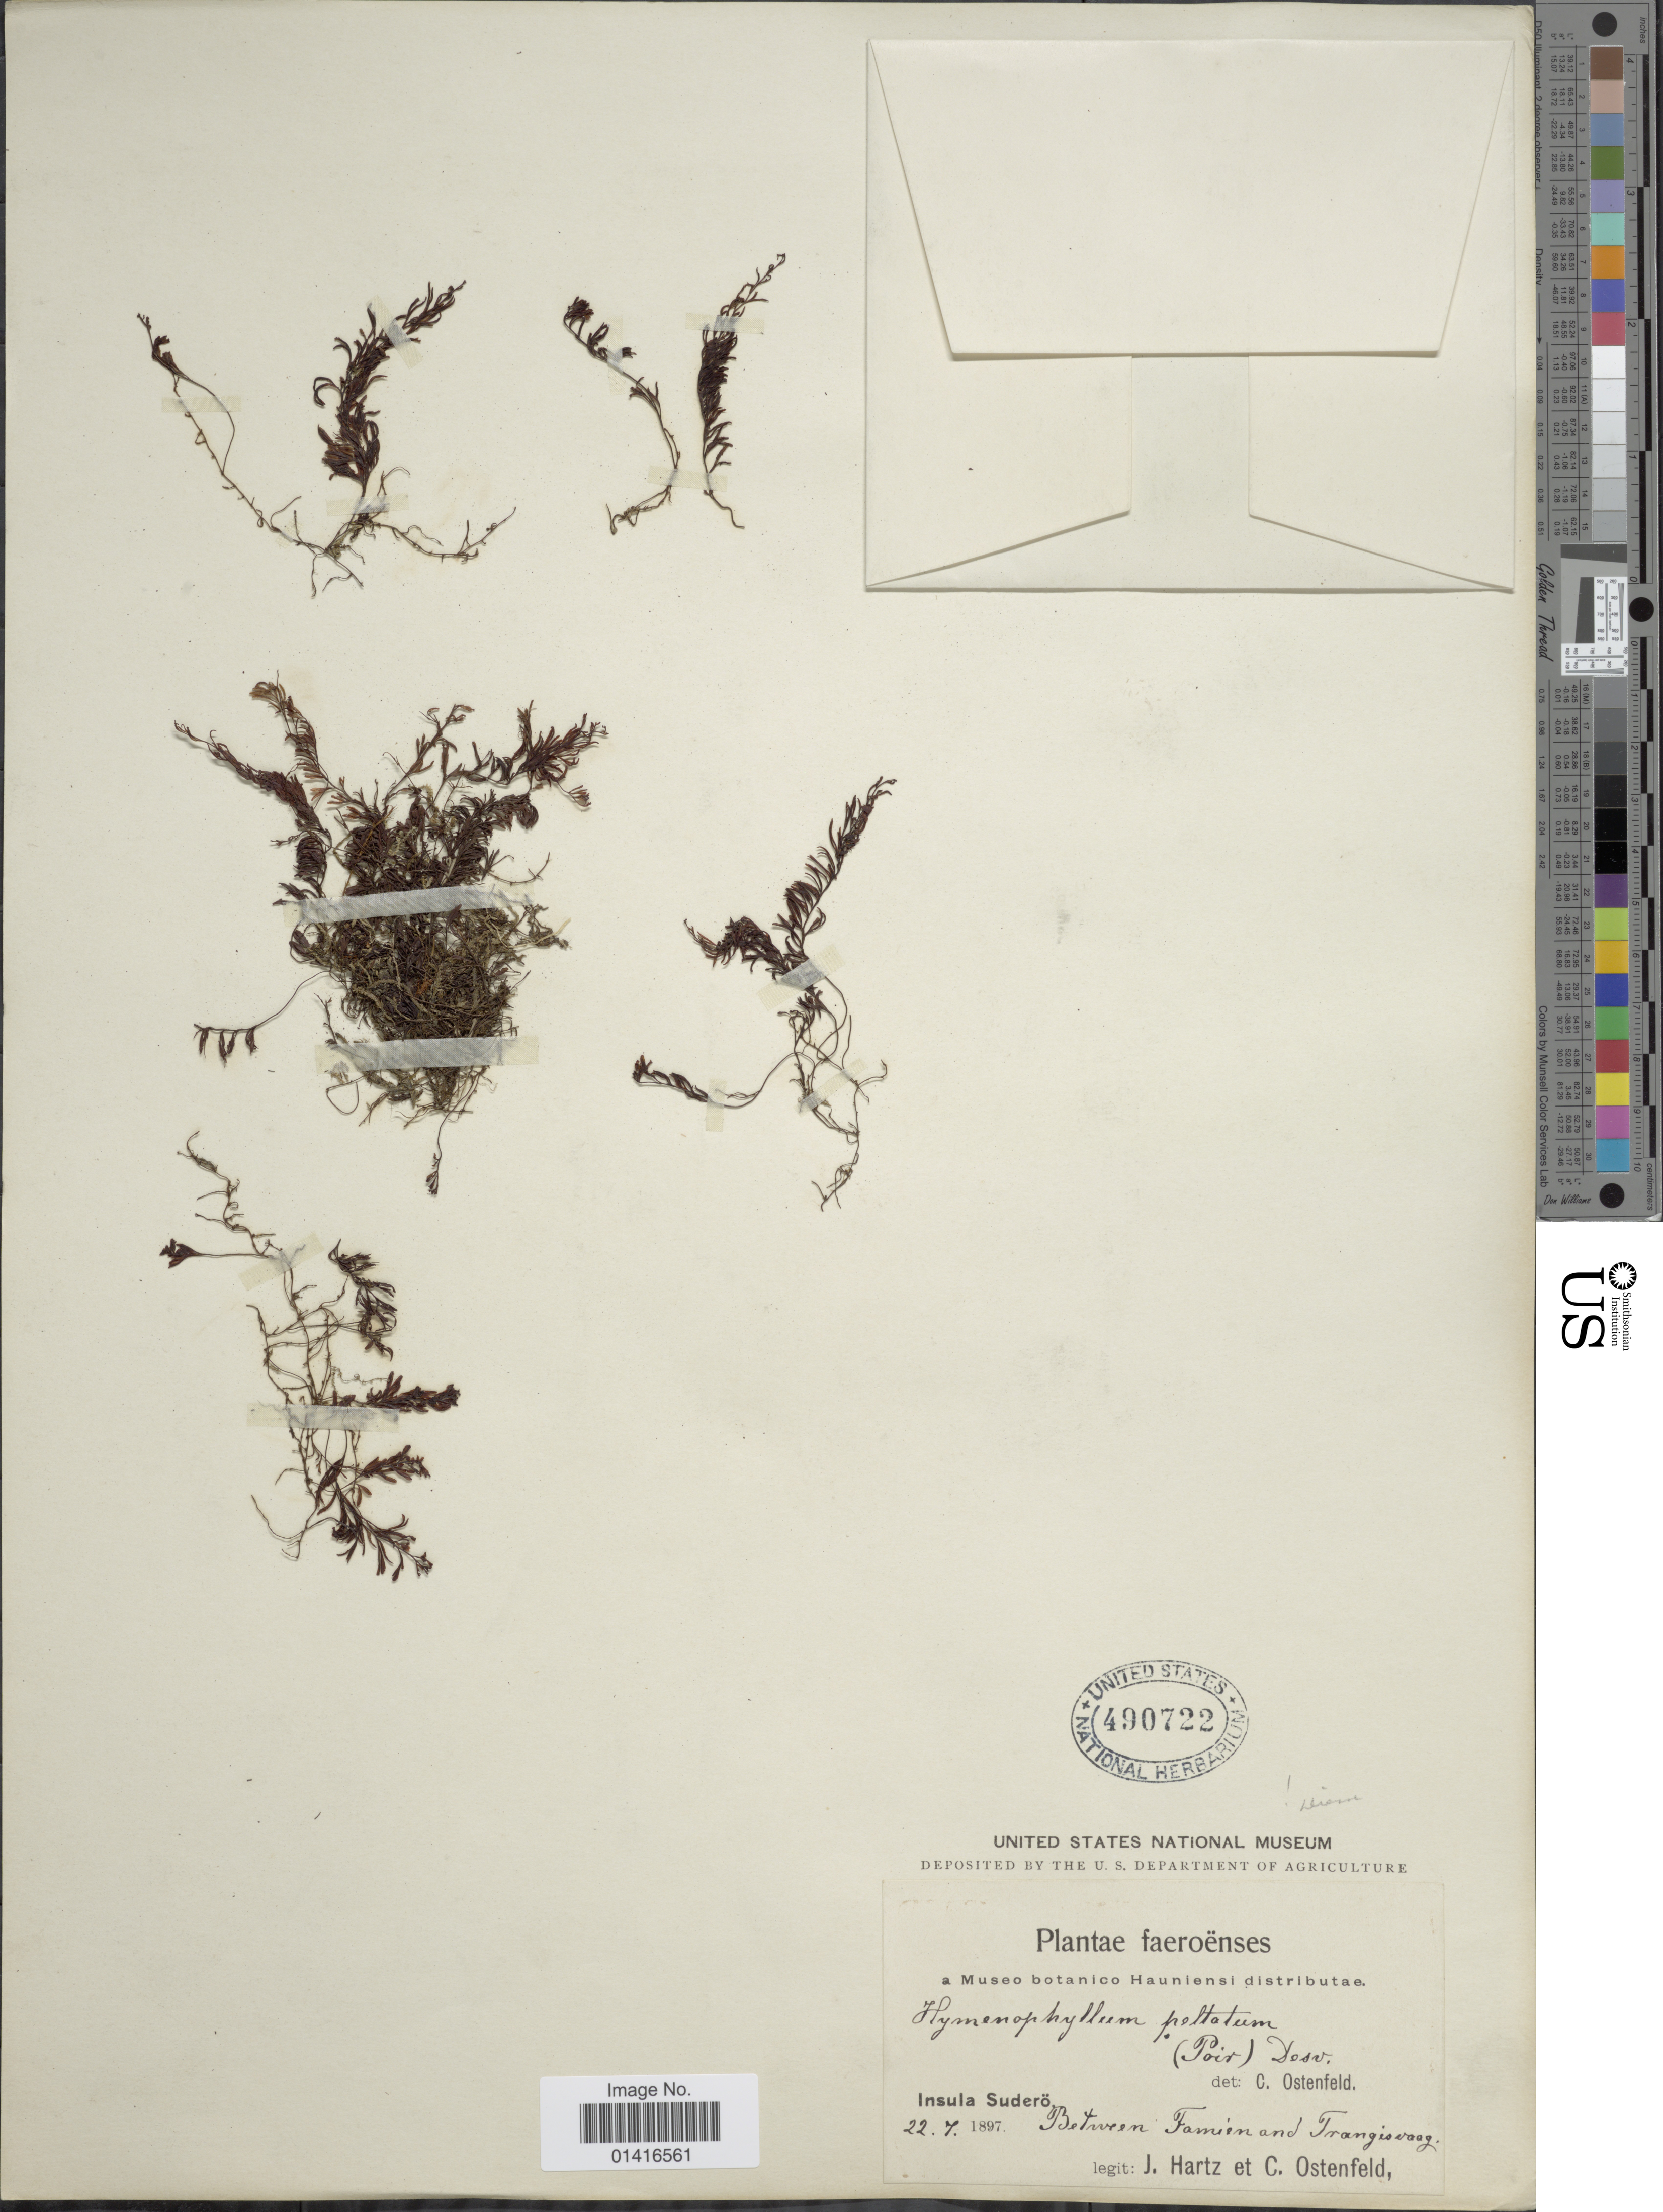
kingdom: Plantae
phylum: Tracheophyta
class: Polypodiopsida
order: Hymenophyllales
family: Hymenophyllaceae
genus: Hymenophyllum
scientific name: Hymenophyllum peltatum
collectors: J. Hartz & C. Ostenfeld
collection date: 1897-07-22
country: Faroe Islands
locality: Insula Suderö. Between Famien and Trangisvaag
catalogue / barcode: US 490722